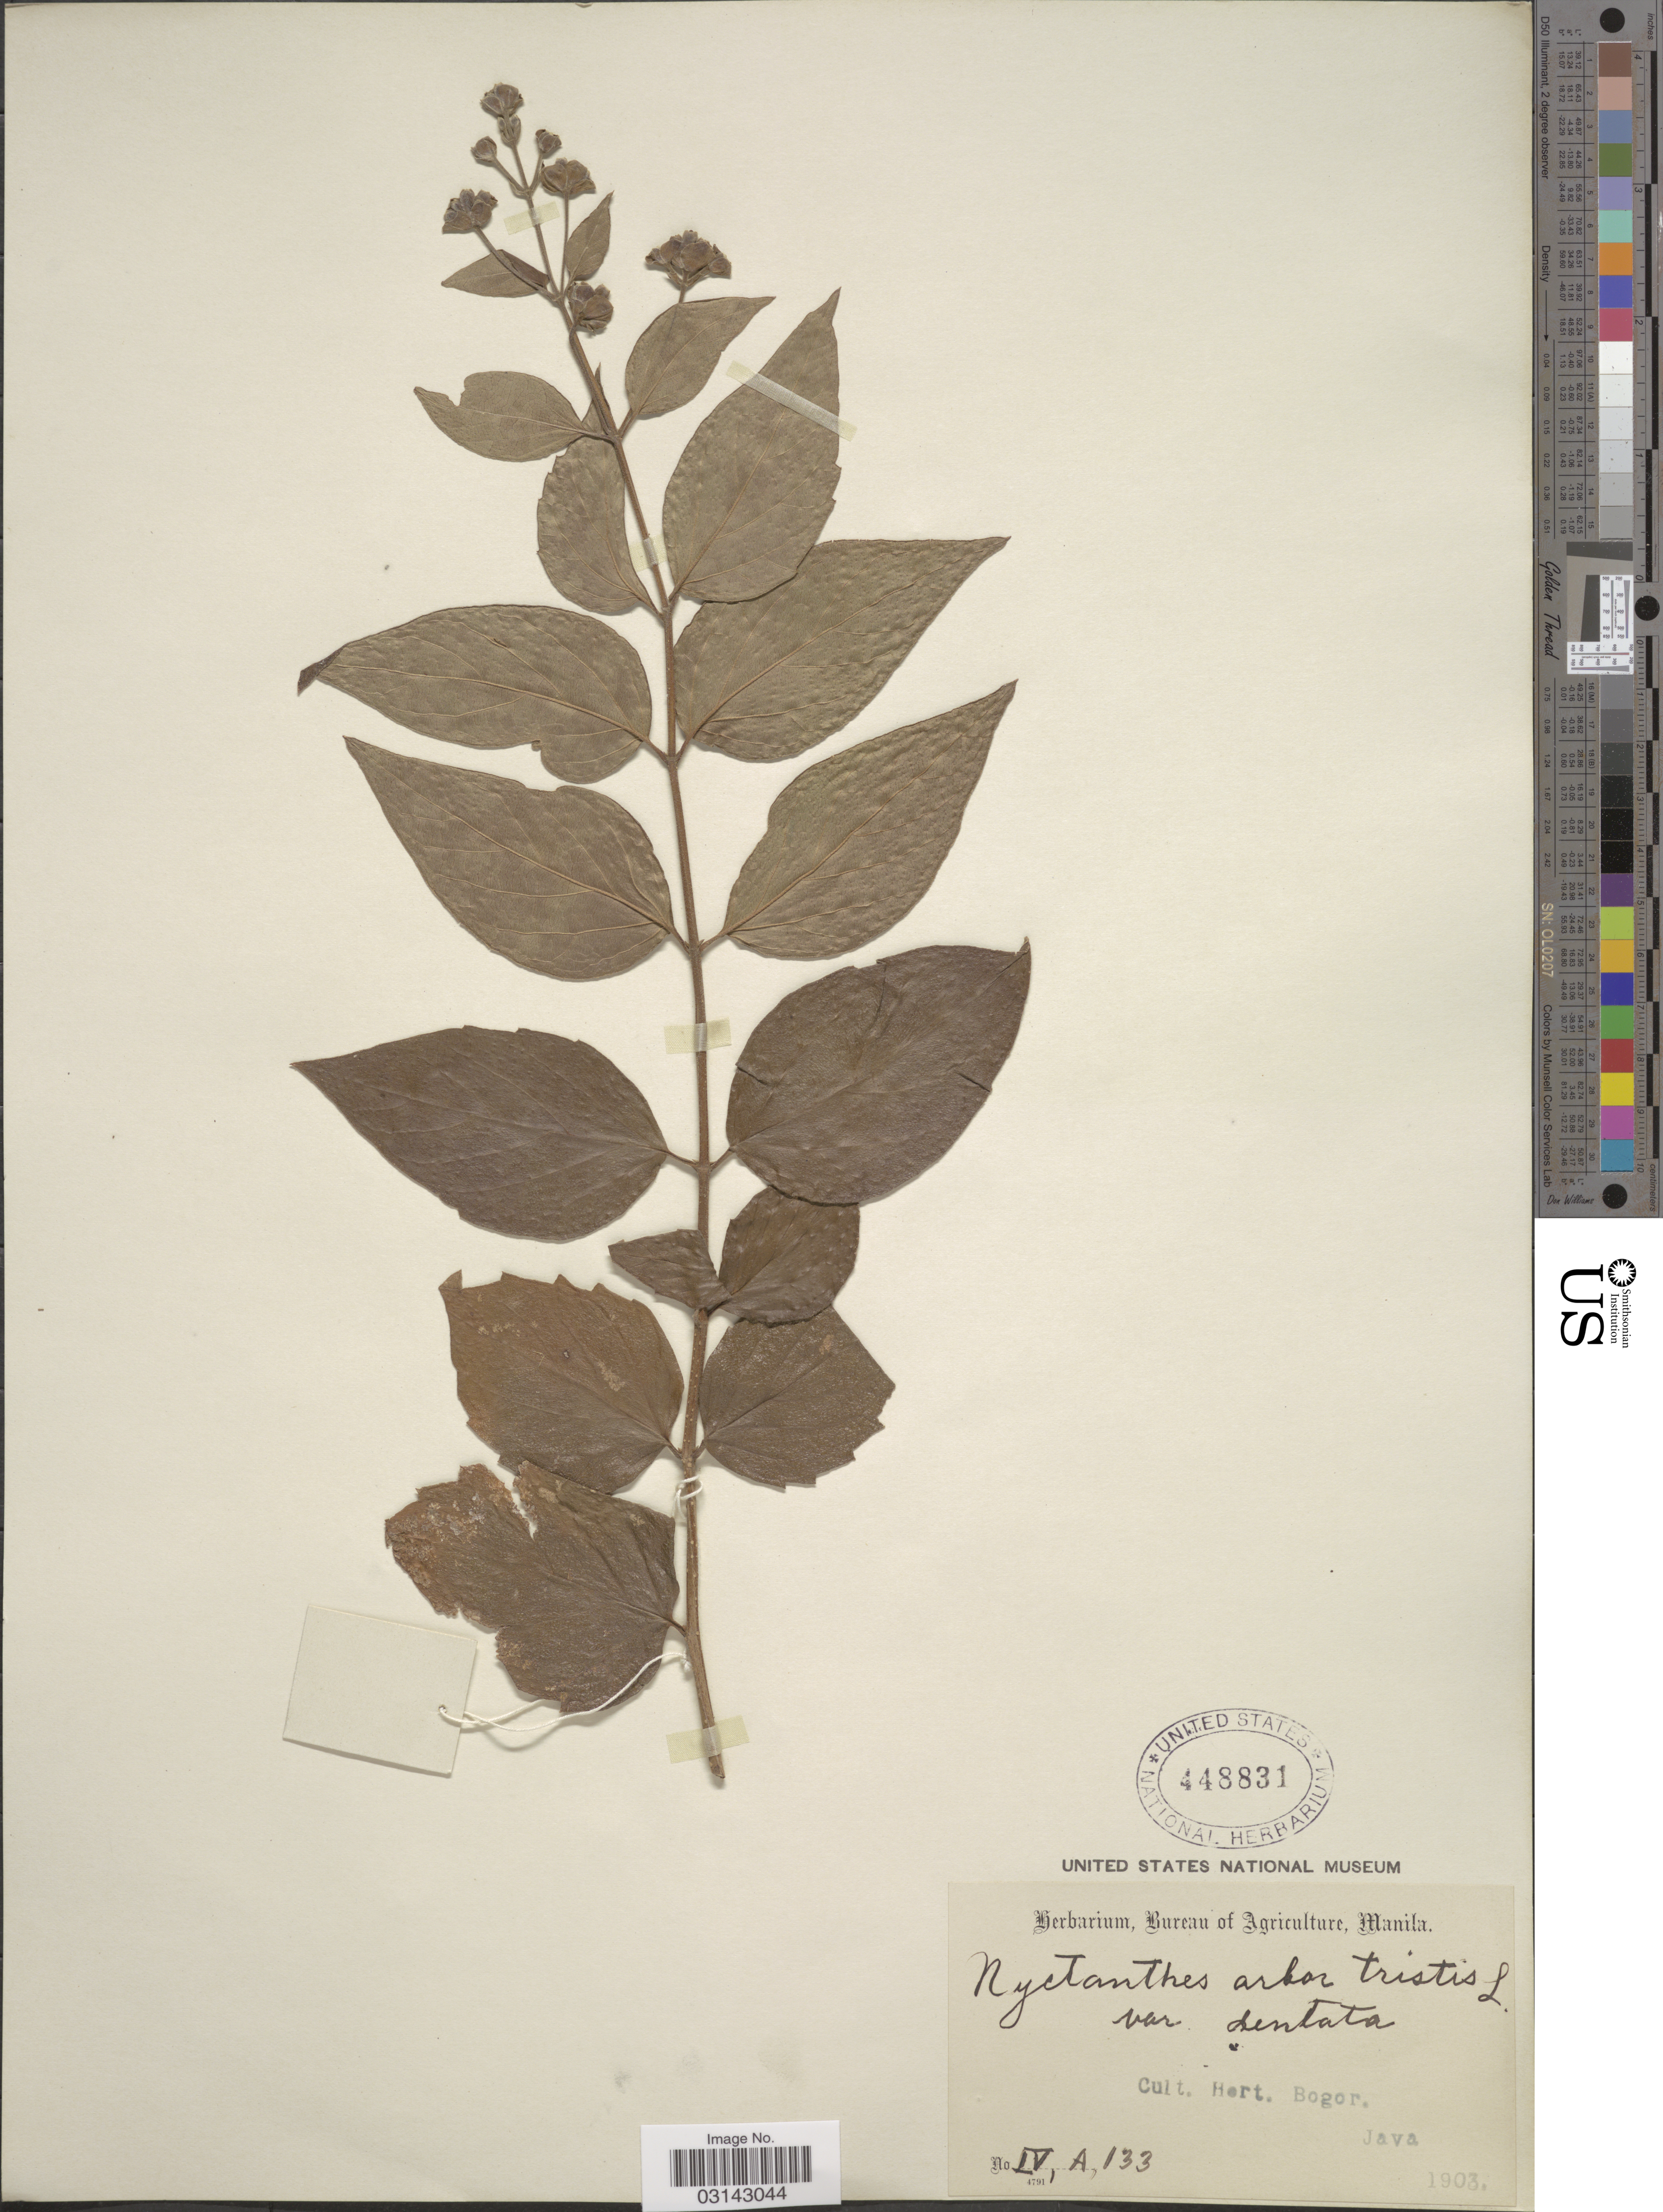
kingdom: Plantae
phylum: Tracheophyta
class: Magnoliopsida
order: Lamiales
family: Oleaceae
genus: Nyctanthes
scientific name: Nyctanthes arbor-tristis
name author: L.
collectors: Ex herb. Bureau of Agriculture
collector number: IV, A, 133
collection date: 1903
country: Indonesia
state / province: Java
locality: Cult. Hort. Bogor. Java.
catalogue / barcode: US 448831